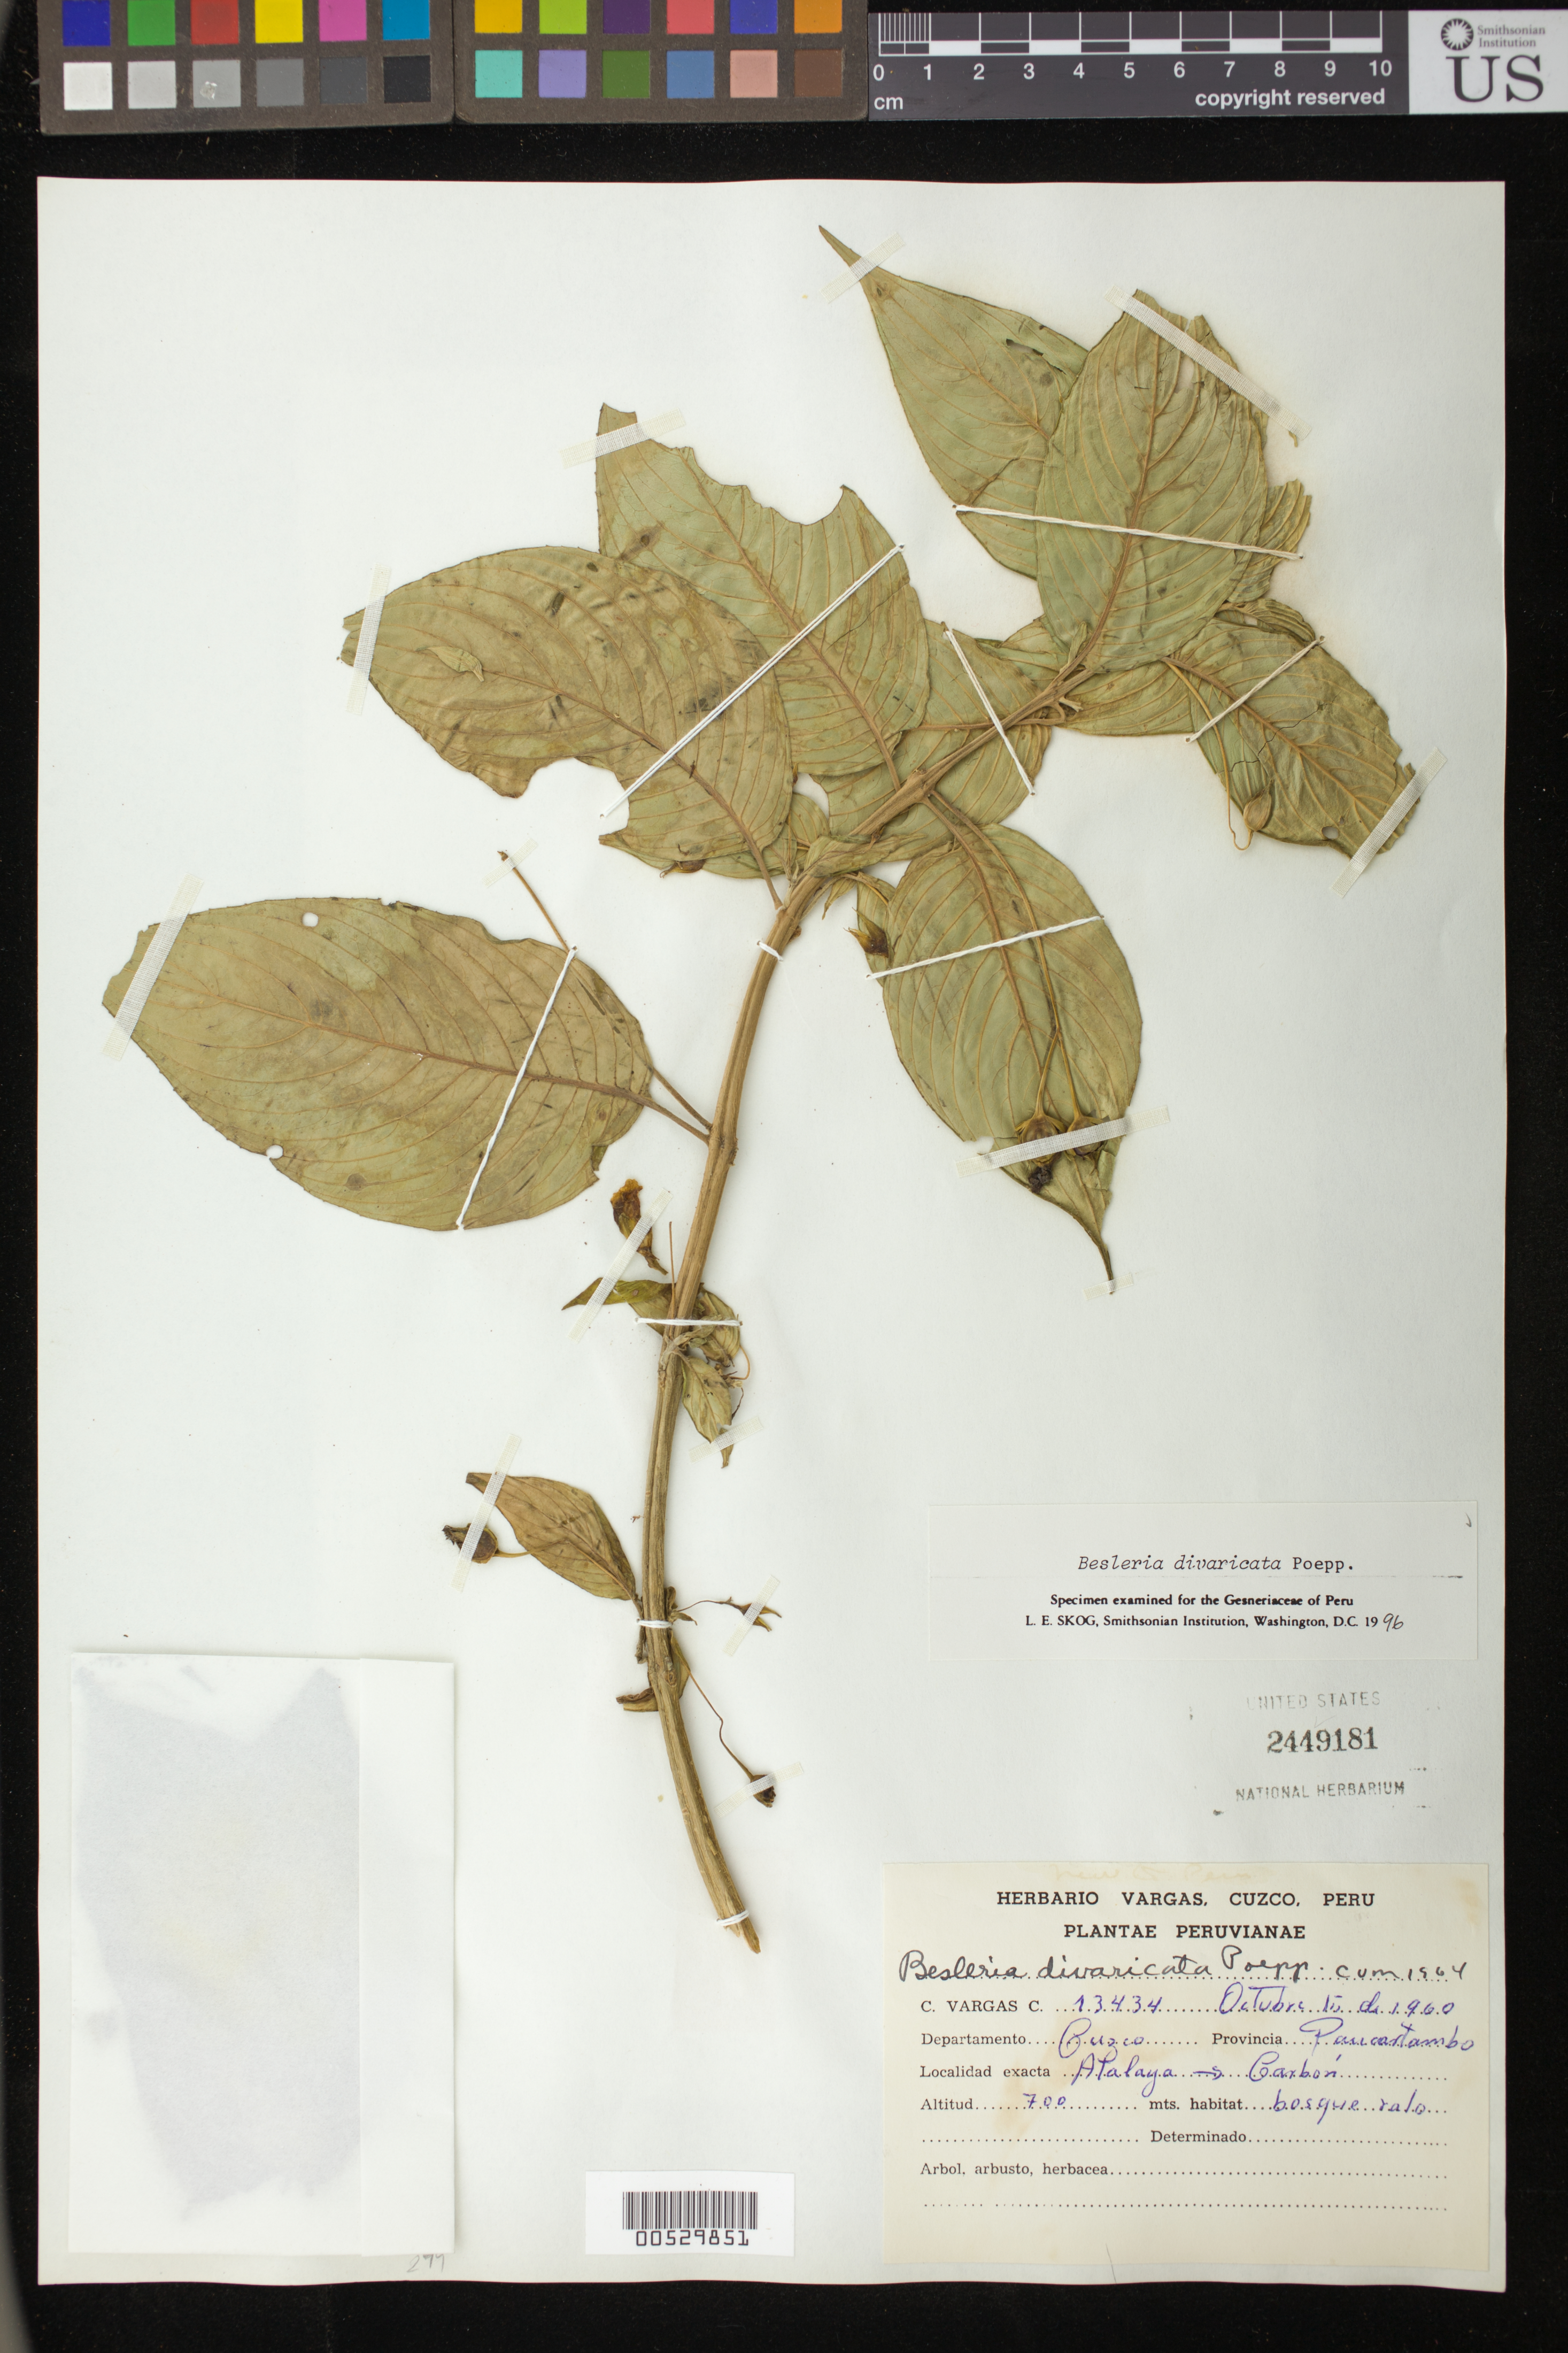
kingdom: Plantae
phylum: Tracheophyta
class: Magnoliopsida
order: Lamiales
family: Gesneriaceae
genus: Besleria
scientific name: Besleria divaricata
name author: Poepp.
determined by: Skog, Laurence E.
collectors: C. Vargas C.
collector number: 13434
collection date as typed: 15 Oct 1960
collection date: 1960-10-15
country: Peru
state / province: Cusco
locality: Prov. Paucartambo, Atalaya to Carbón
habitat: Bosque valo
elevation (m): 700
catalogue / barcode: US 2449181